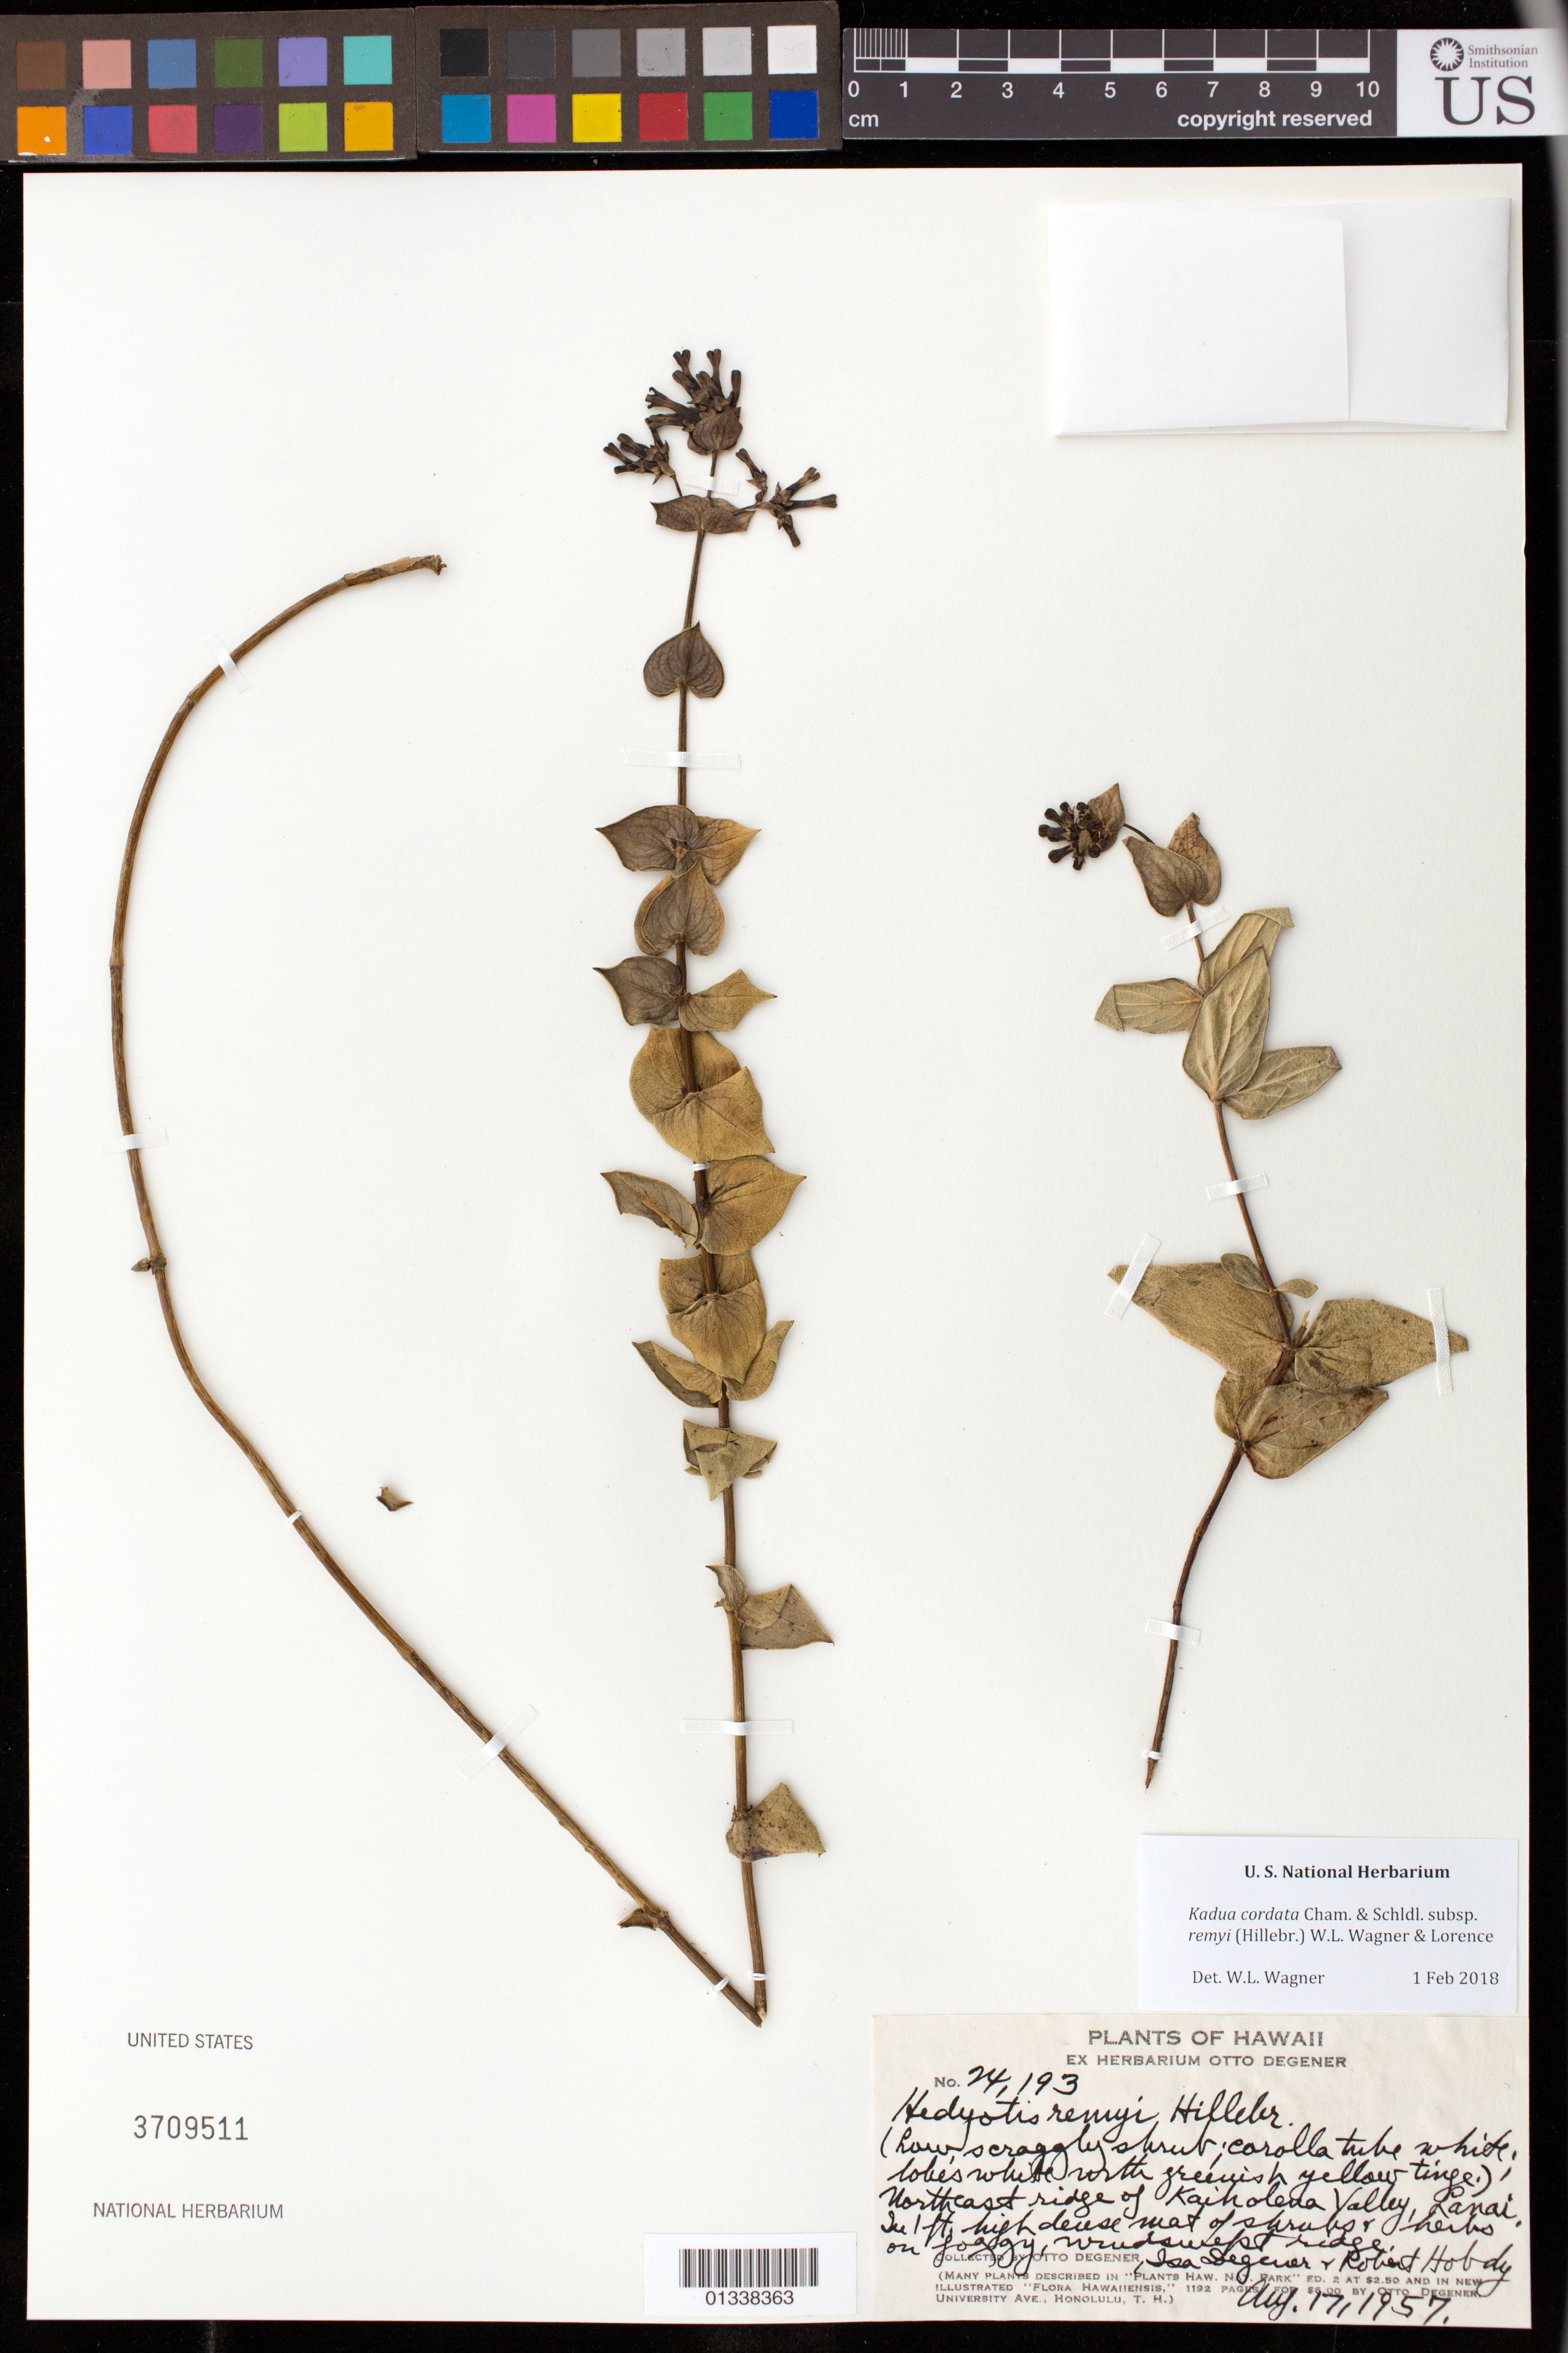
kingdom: Plantae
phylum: Tracheophyta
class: Magnoliopsida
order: Gentianales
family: Rubiaceae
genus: Kadua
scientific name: Kadua cordata subsp. remyi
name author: (Hillebr.) W.L. Wagner & Lorence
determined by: Wagner, W. L., (BOT), Smithsonian Institution - National Museum of Natural History (UNITED STATES)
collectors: O. Degener, I. Degener & R. Hobdy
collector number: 24193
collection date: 1957-08-17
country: United States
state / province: Hawaii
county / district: Maui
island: Lana'i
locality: Northeast ridge of Kaiholena Valley.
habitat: In 1 ft. high dense mat of shrubs & herbs on foggy, windswept ridge.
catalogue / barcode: US 3709511